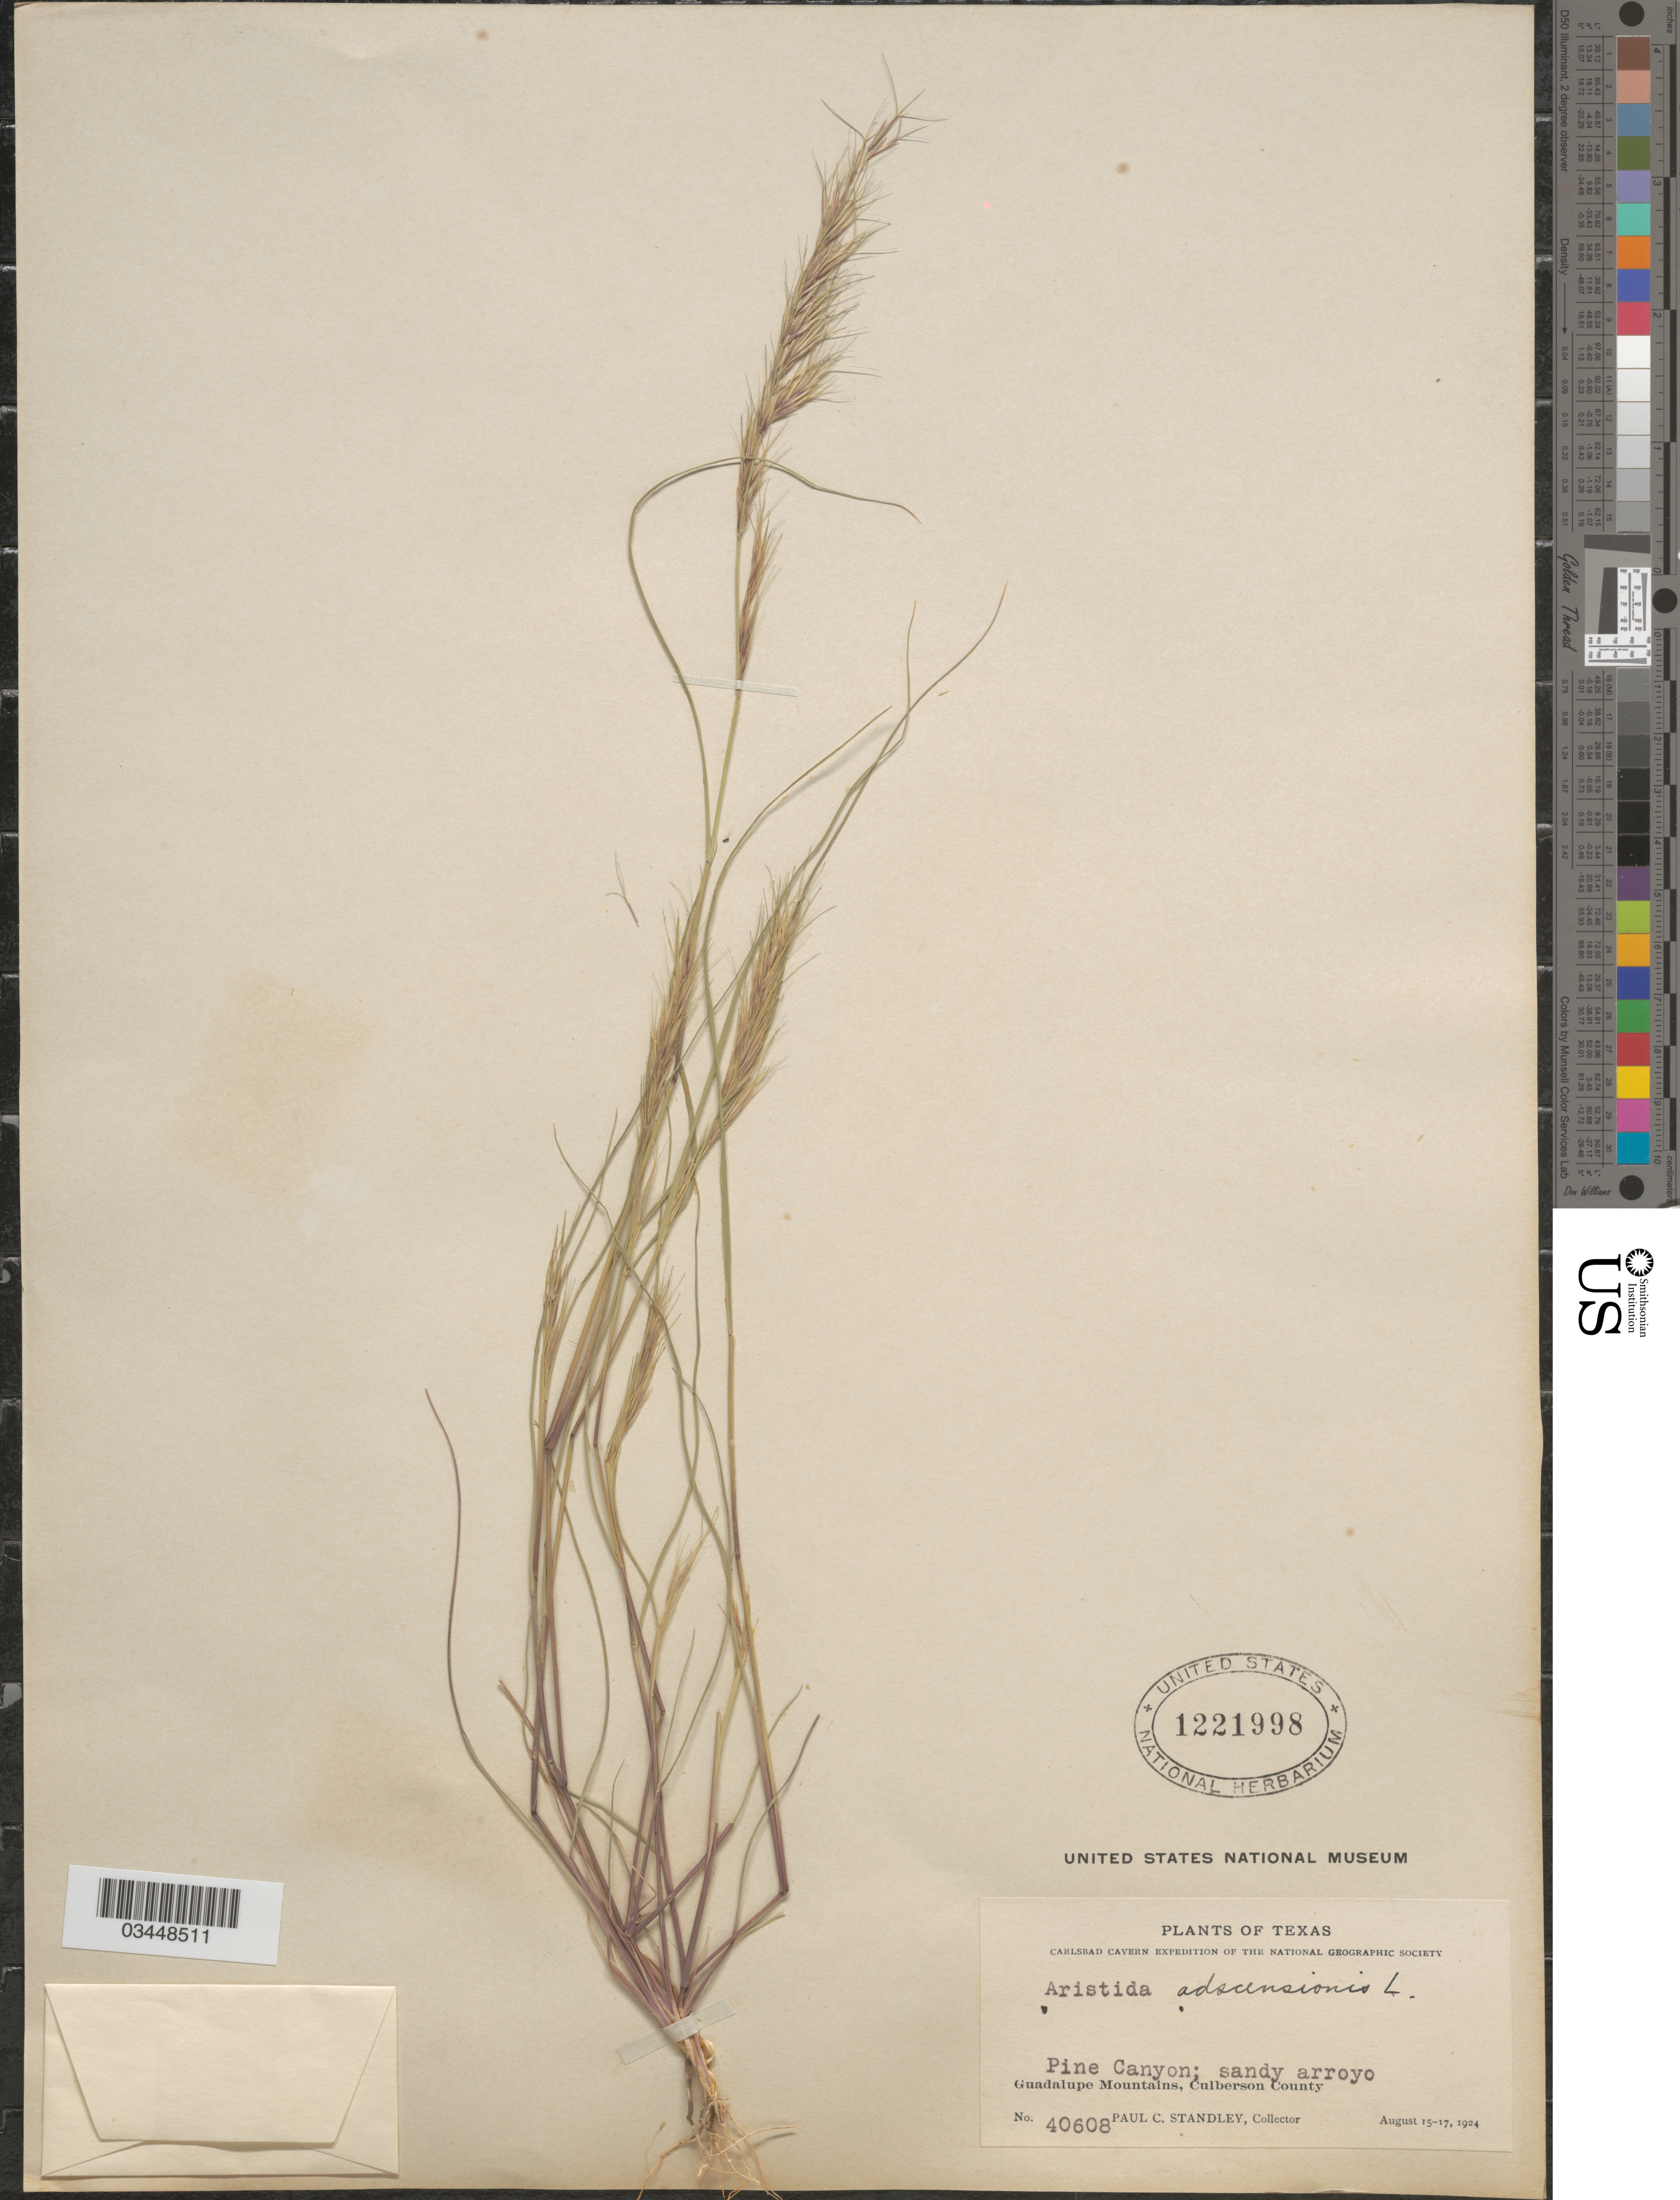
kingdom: Plantae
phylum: Tracheophyta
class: Liliopsida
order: Poales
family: Poaceae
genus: Aristida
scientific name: Aristida adscensionis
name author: L.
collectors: P. C. Standley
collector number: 40608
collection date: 1924-08-15/1924-08-17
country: United States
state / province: Texas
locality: Carlsbad Cavern Expedition of the National Geographic Society. Pine Canyon. Guadalupe Mountains, Culberson County.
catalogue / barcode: US 1221998